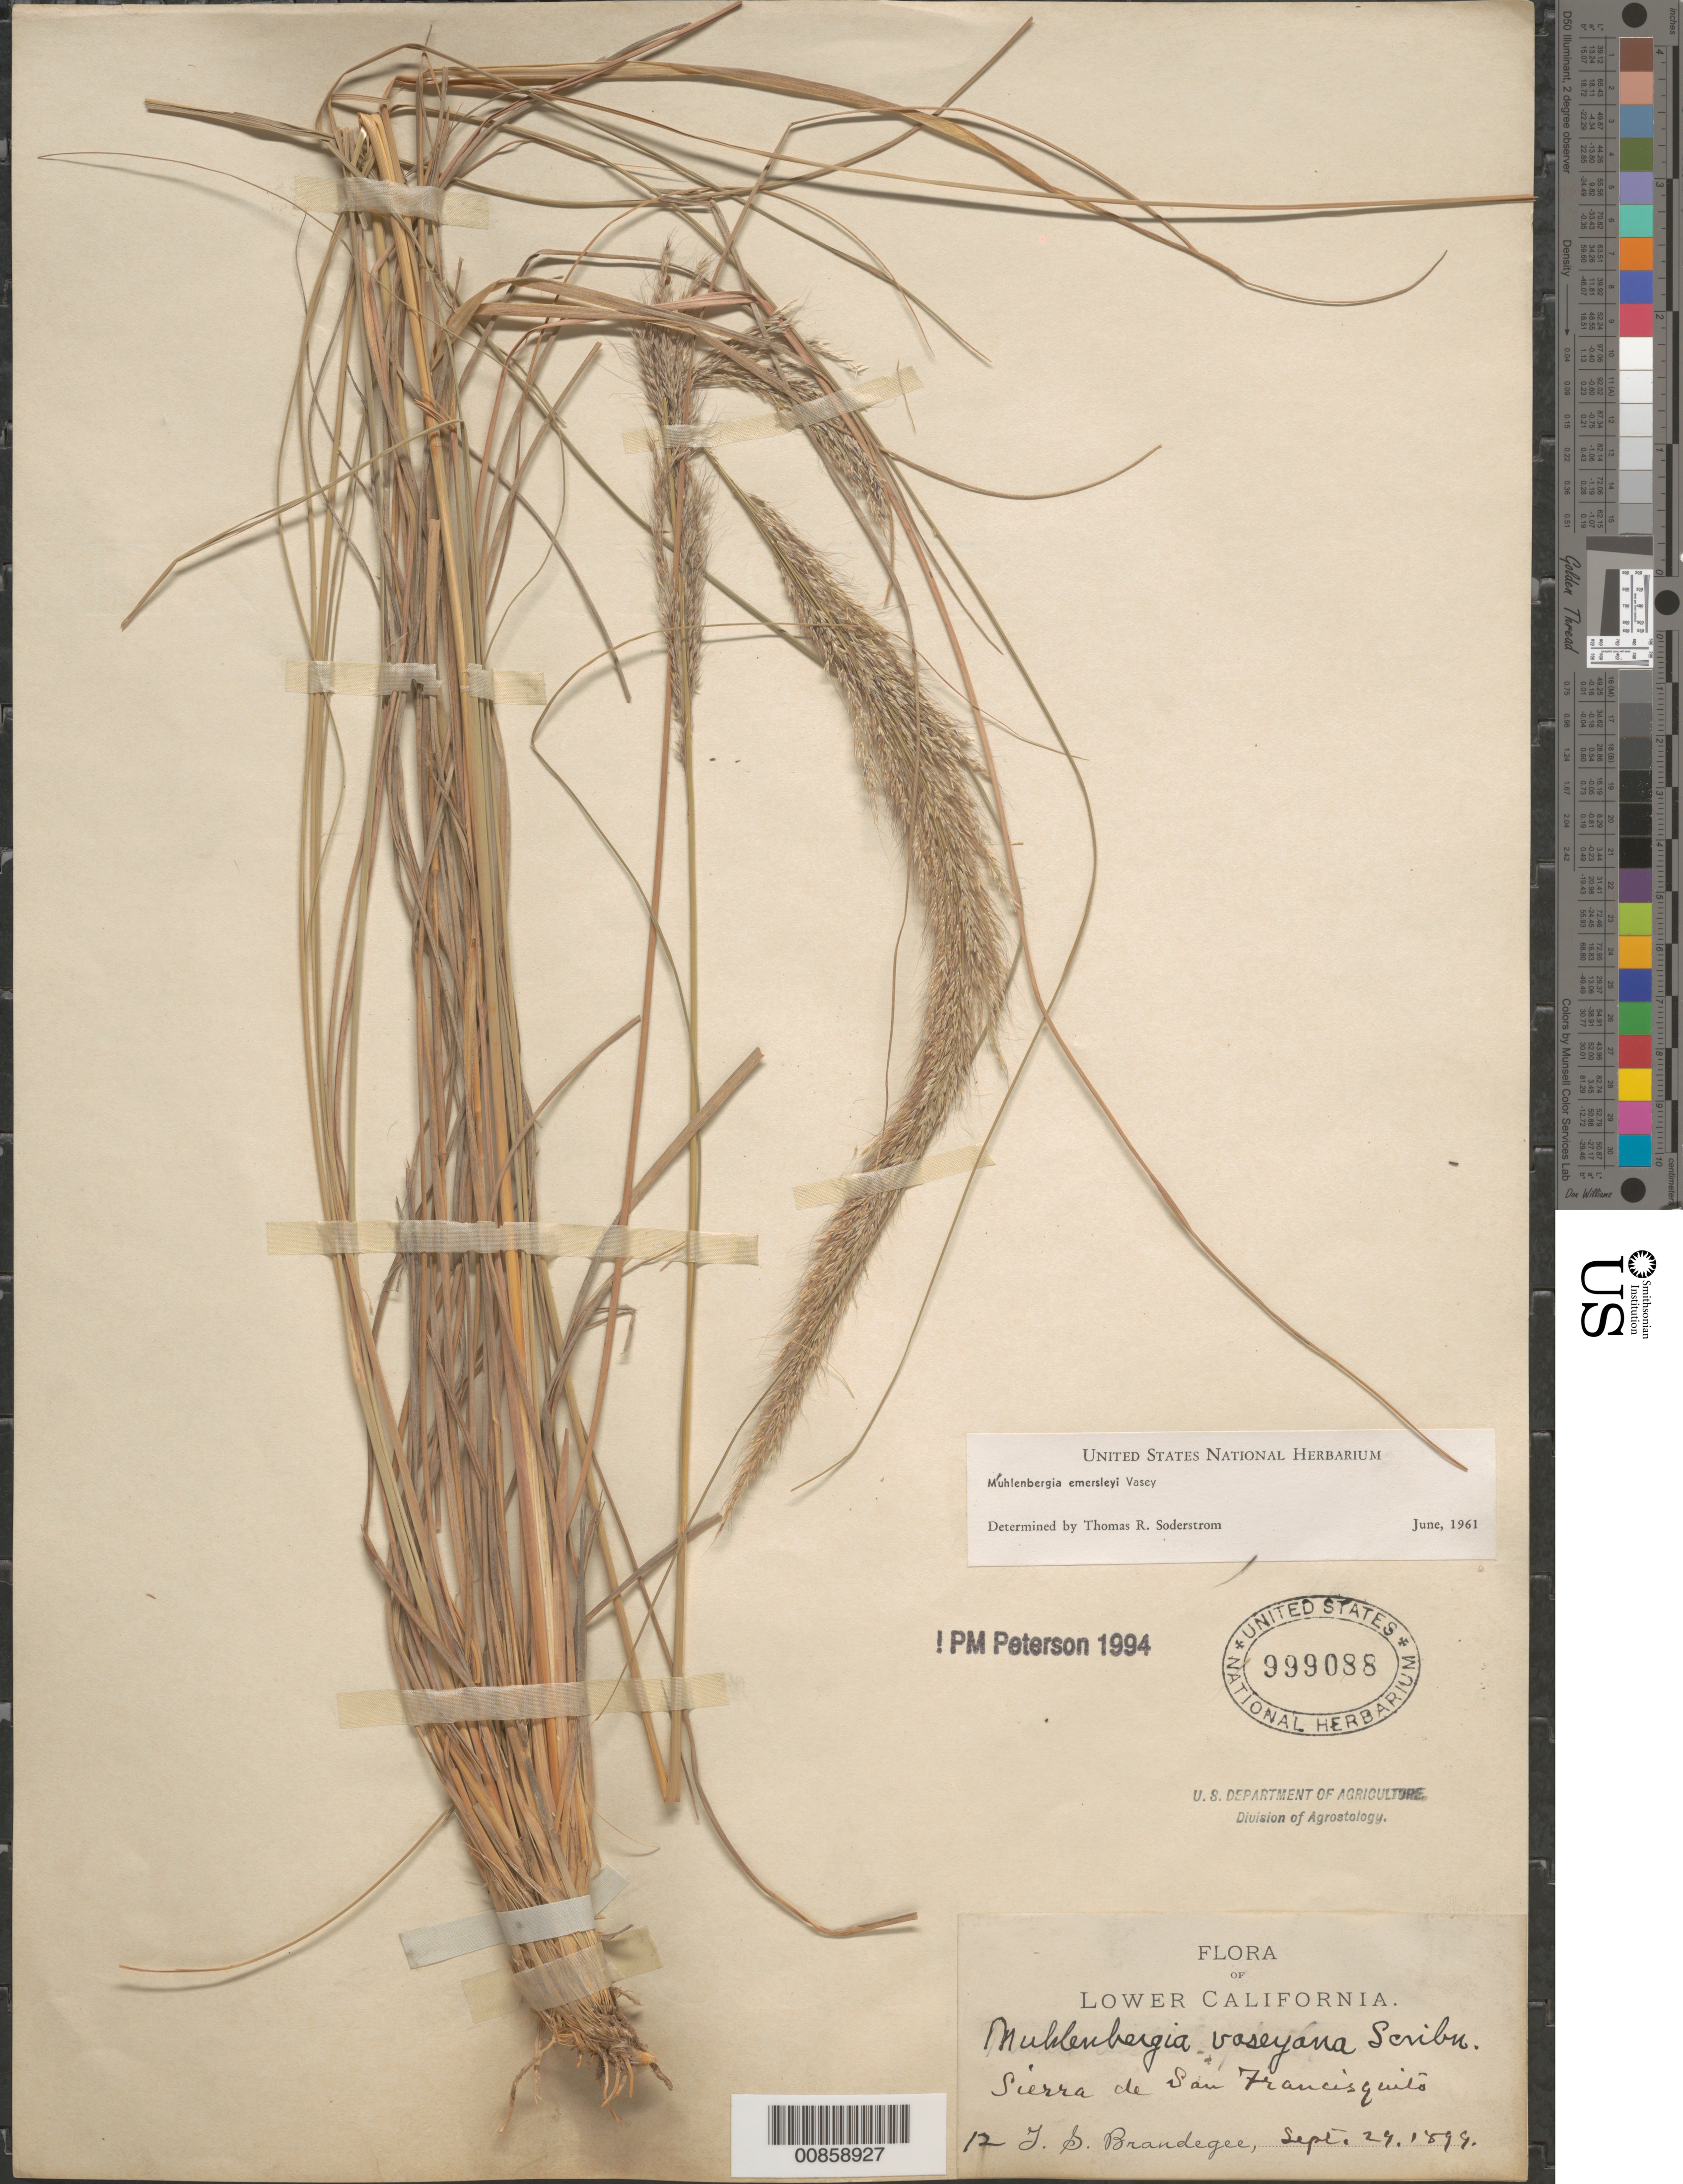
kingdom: Plantae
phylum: Tracheophyta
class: Liliopsida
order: Poales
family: Poaceae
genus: Muhlenbergia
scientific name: Muhlenbergia emersleyi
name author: Vasey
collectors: T. S. Brandegee (herbarium)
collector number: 12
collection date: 1894-09-24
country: Mexico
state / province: Baja California Sur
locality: Lower California. Sierra de San Francisquito.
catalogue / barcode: US 999088